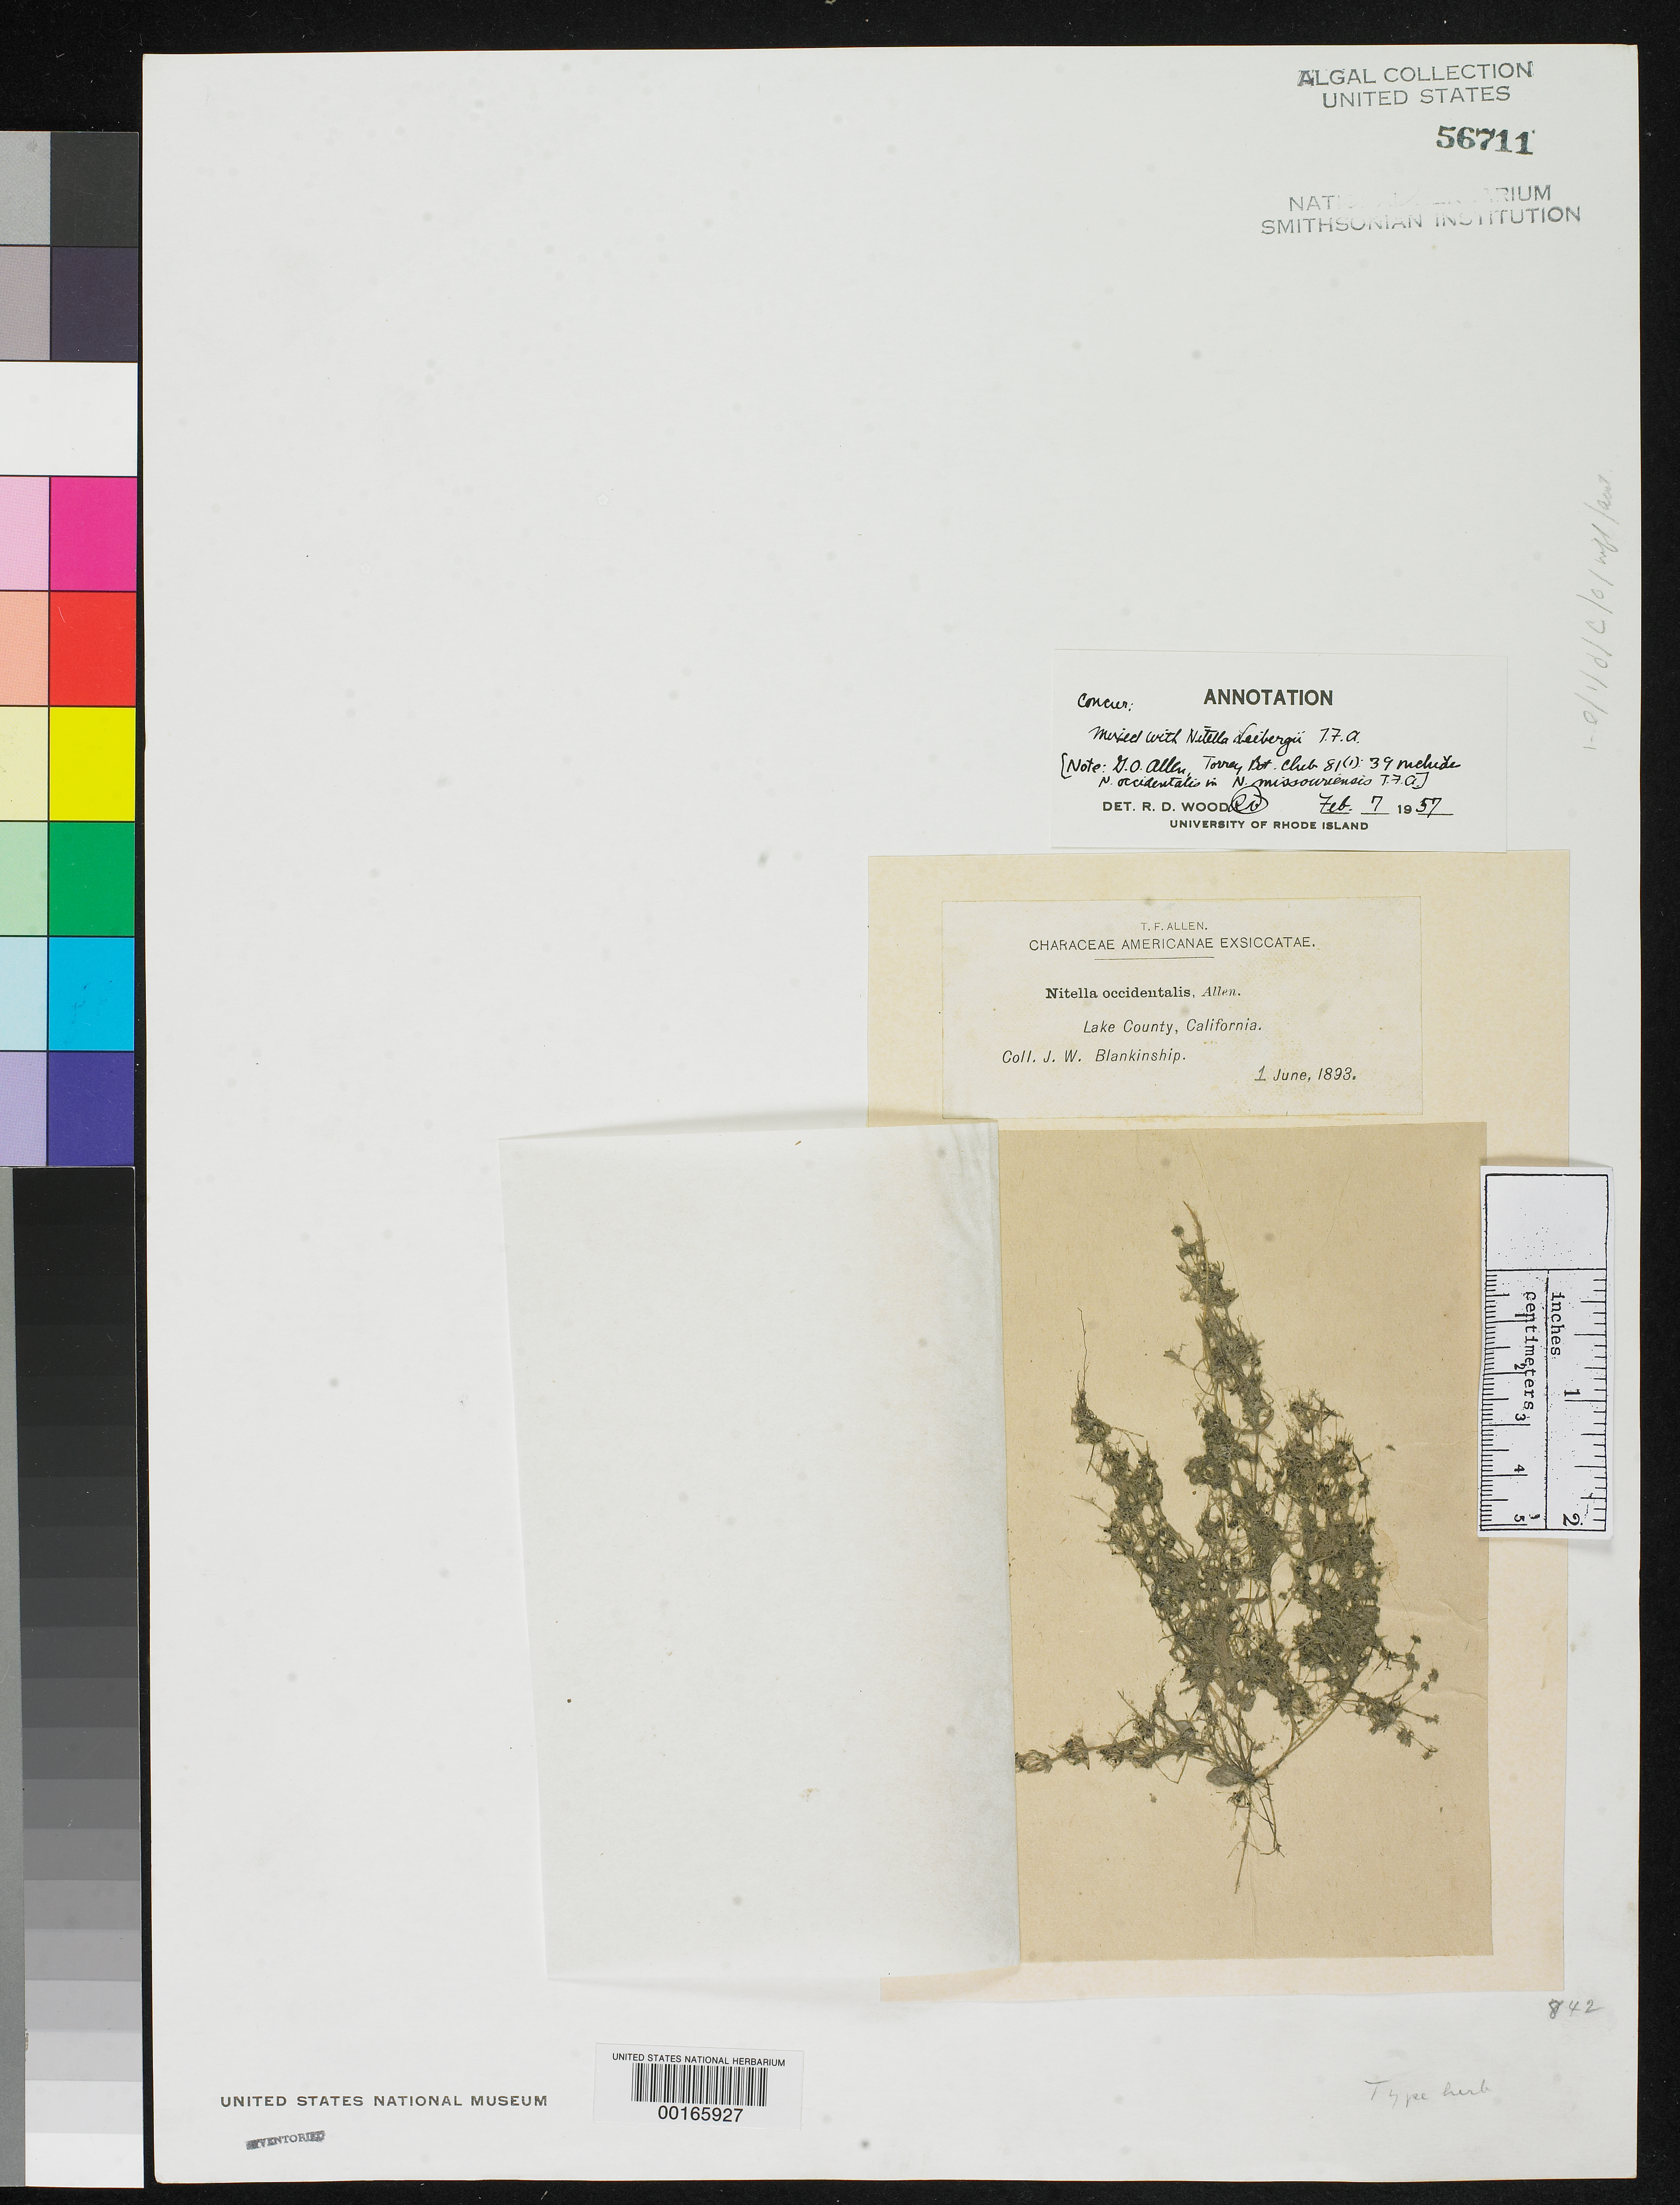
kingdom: Plantae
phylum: Charophyta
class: Charophyceae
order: Charales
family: Characeae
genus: Nitella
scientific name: Nitella occidentalis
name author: Allen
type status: Isotype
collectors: J. W. Blankinship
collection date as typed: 01 Jun 1893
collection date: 1893-06-01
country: United States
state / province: California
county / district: Lake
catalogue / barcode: US 56711